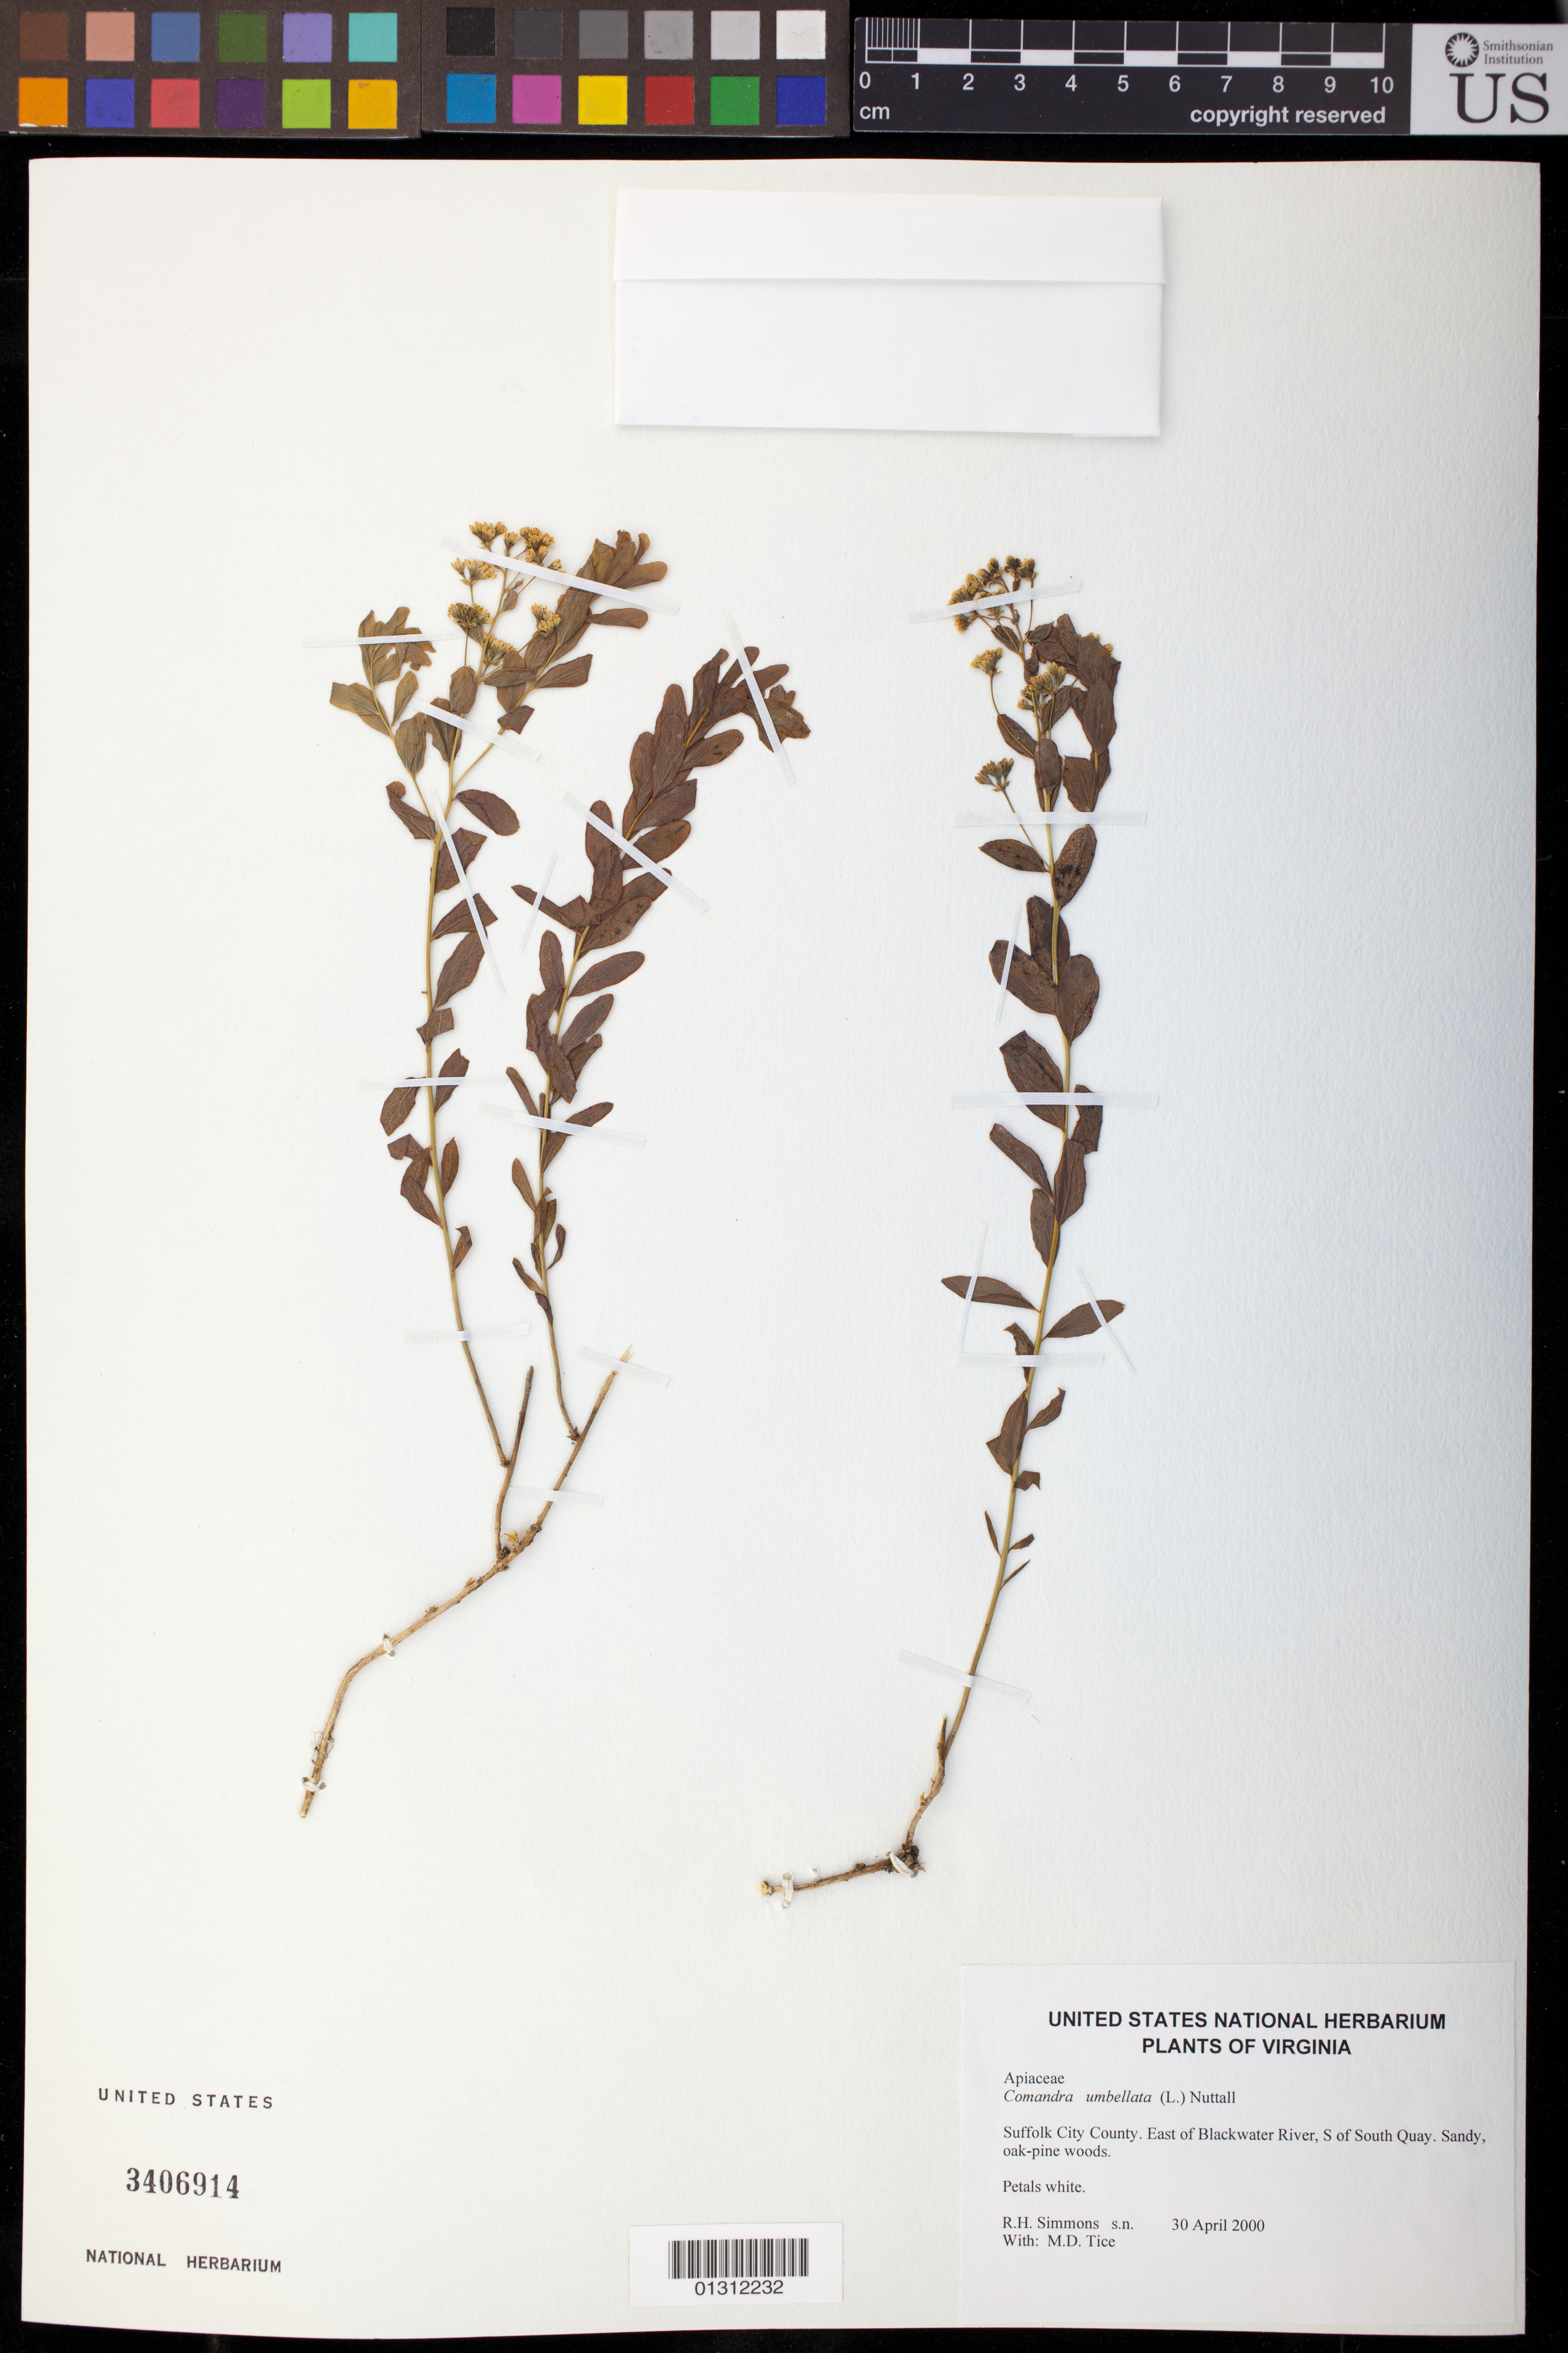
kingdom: Plantae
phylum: Tracheophyta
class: Magnoliopsida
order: Santalales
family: Comandraceae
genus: Comandra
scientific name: Comandra umbellata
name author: (L.) Nutt.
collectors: R. H. Simmons & M. Tice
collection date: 2000-04-30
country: United States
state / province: Virginia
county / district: City of Suffolk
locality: East of Blackwater River, S of South Quay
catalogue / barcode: US 3406914